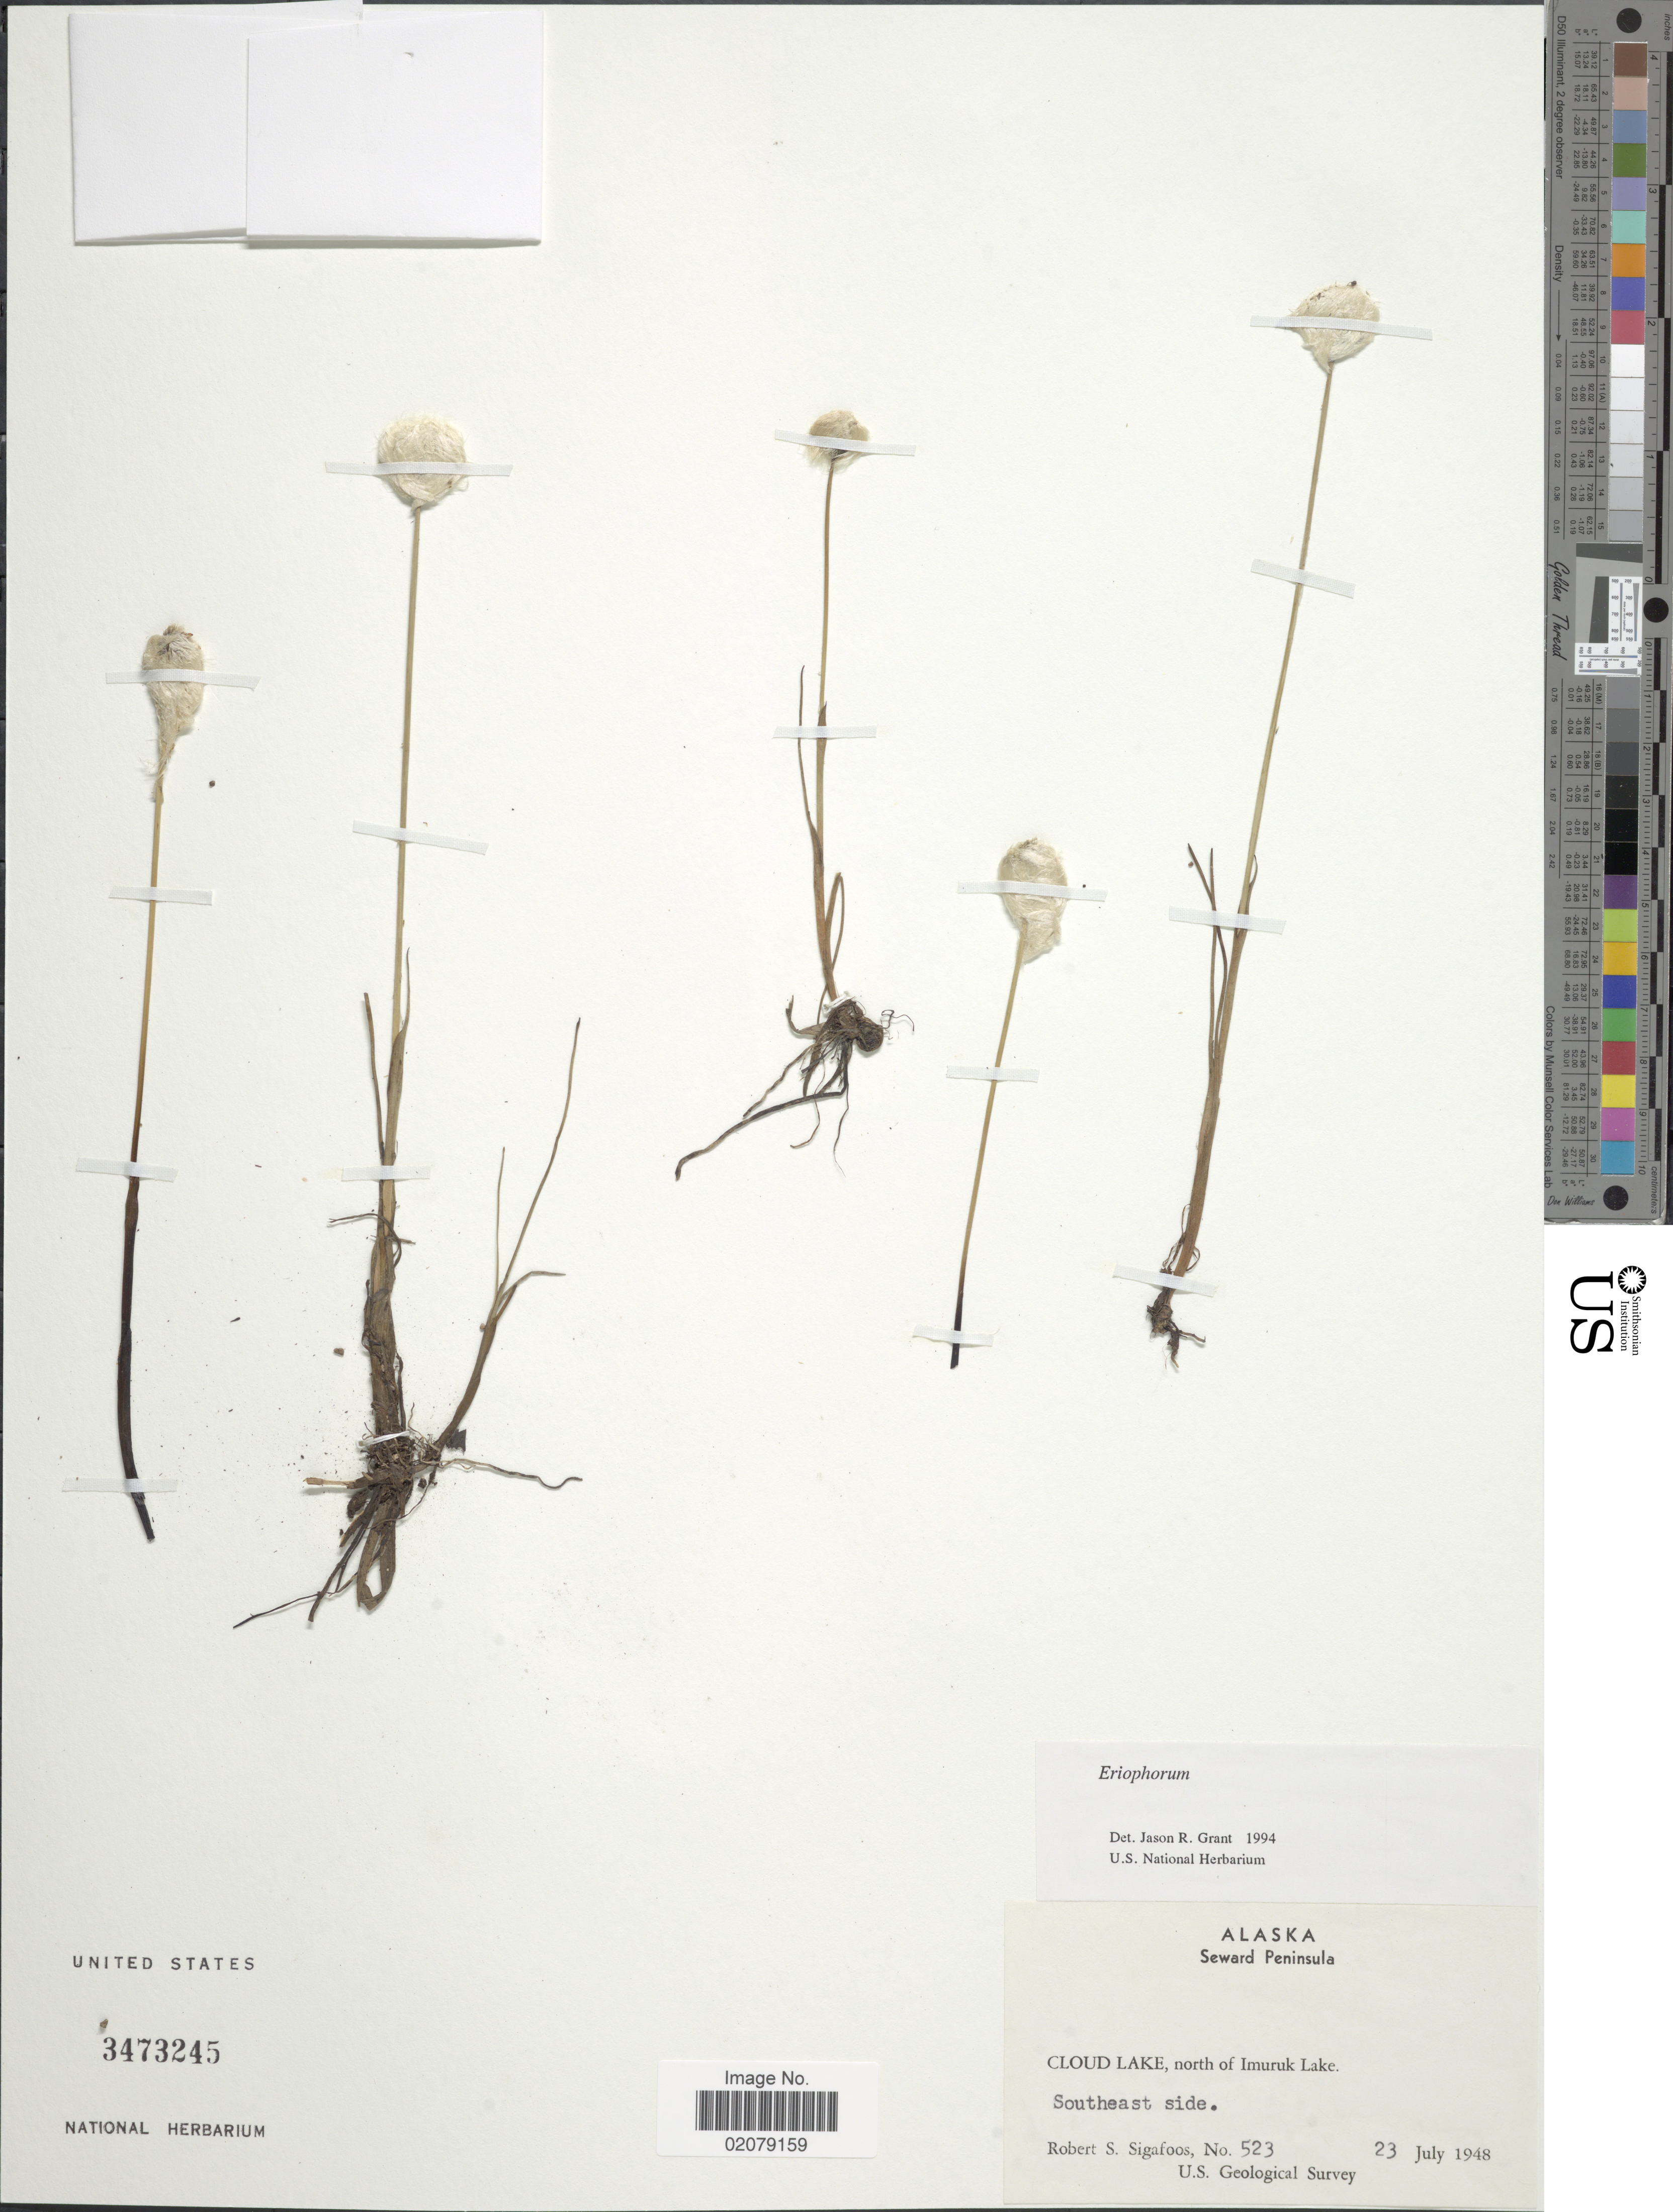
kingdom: Plantae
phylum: Tracheophyta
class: Liliopsida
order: Poales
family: Cyperaceae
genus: Eriophorum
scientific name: Eriophorum sp.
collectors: R. Sigafoos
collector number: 523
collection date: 1948-07-23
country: United States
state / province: Alaska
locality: Seward Peninsula, Cloud Lake, north of Imuruk Lake, Southeast side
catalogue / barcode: US 3473245